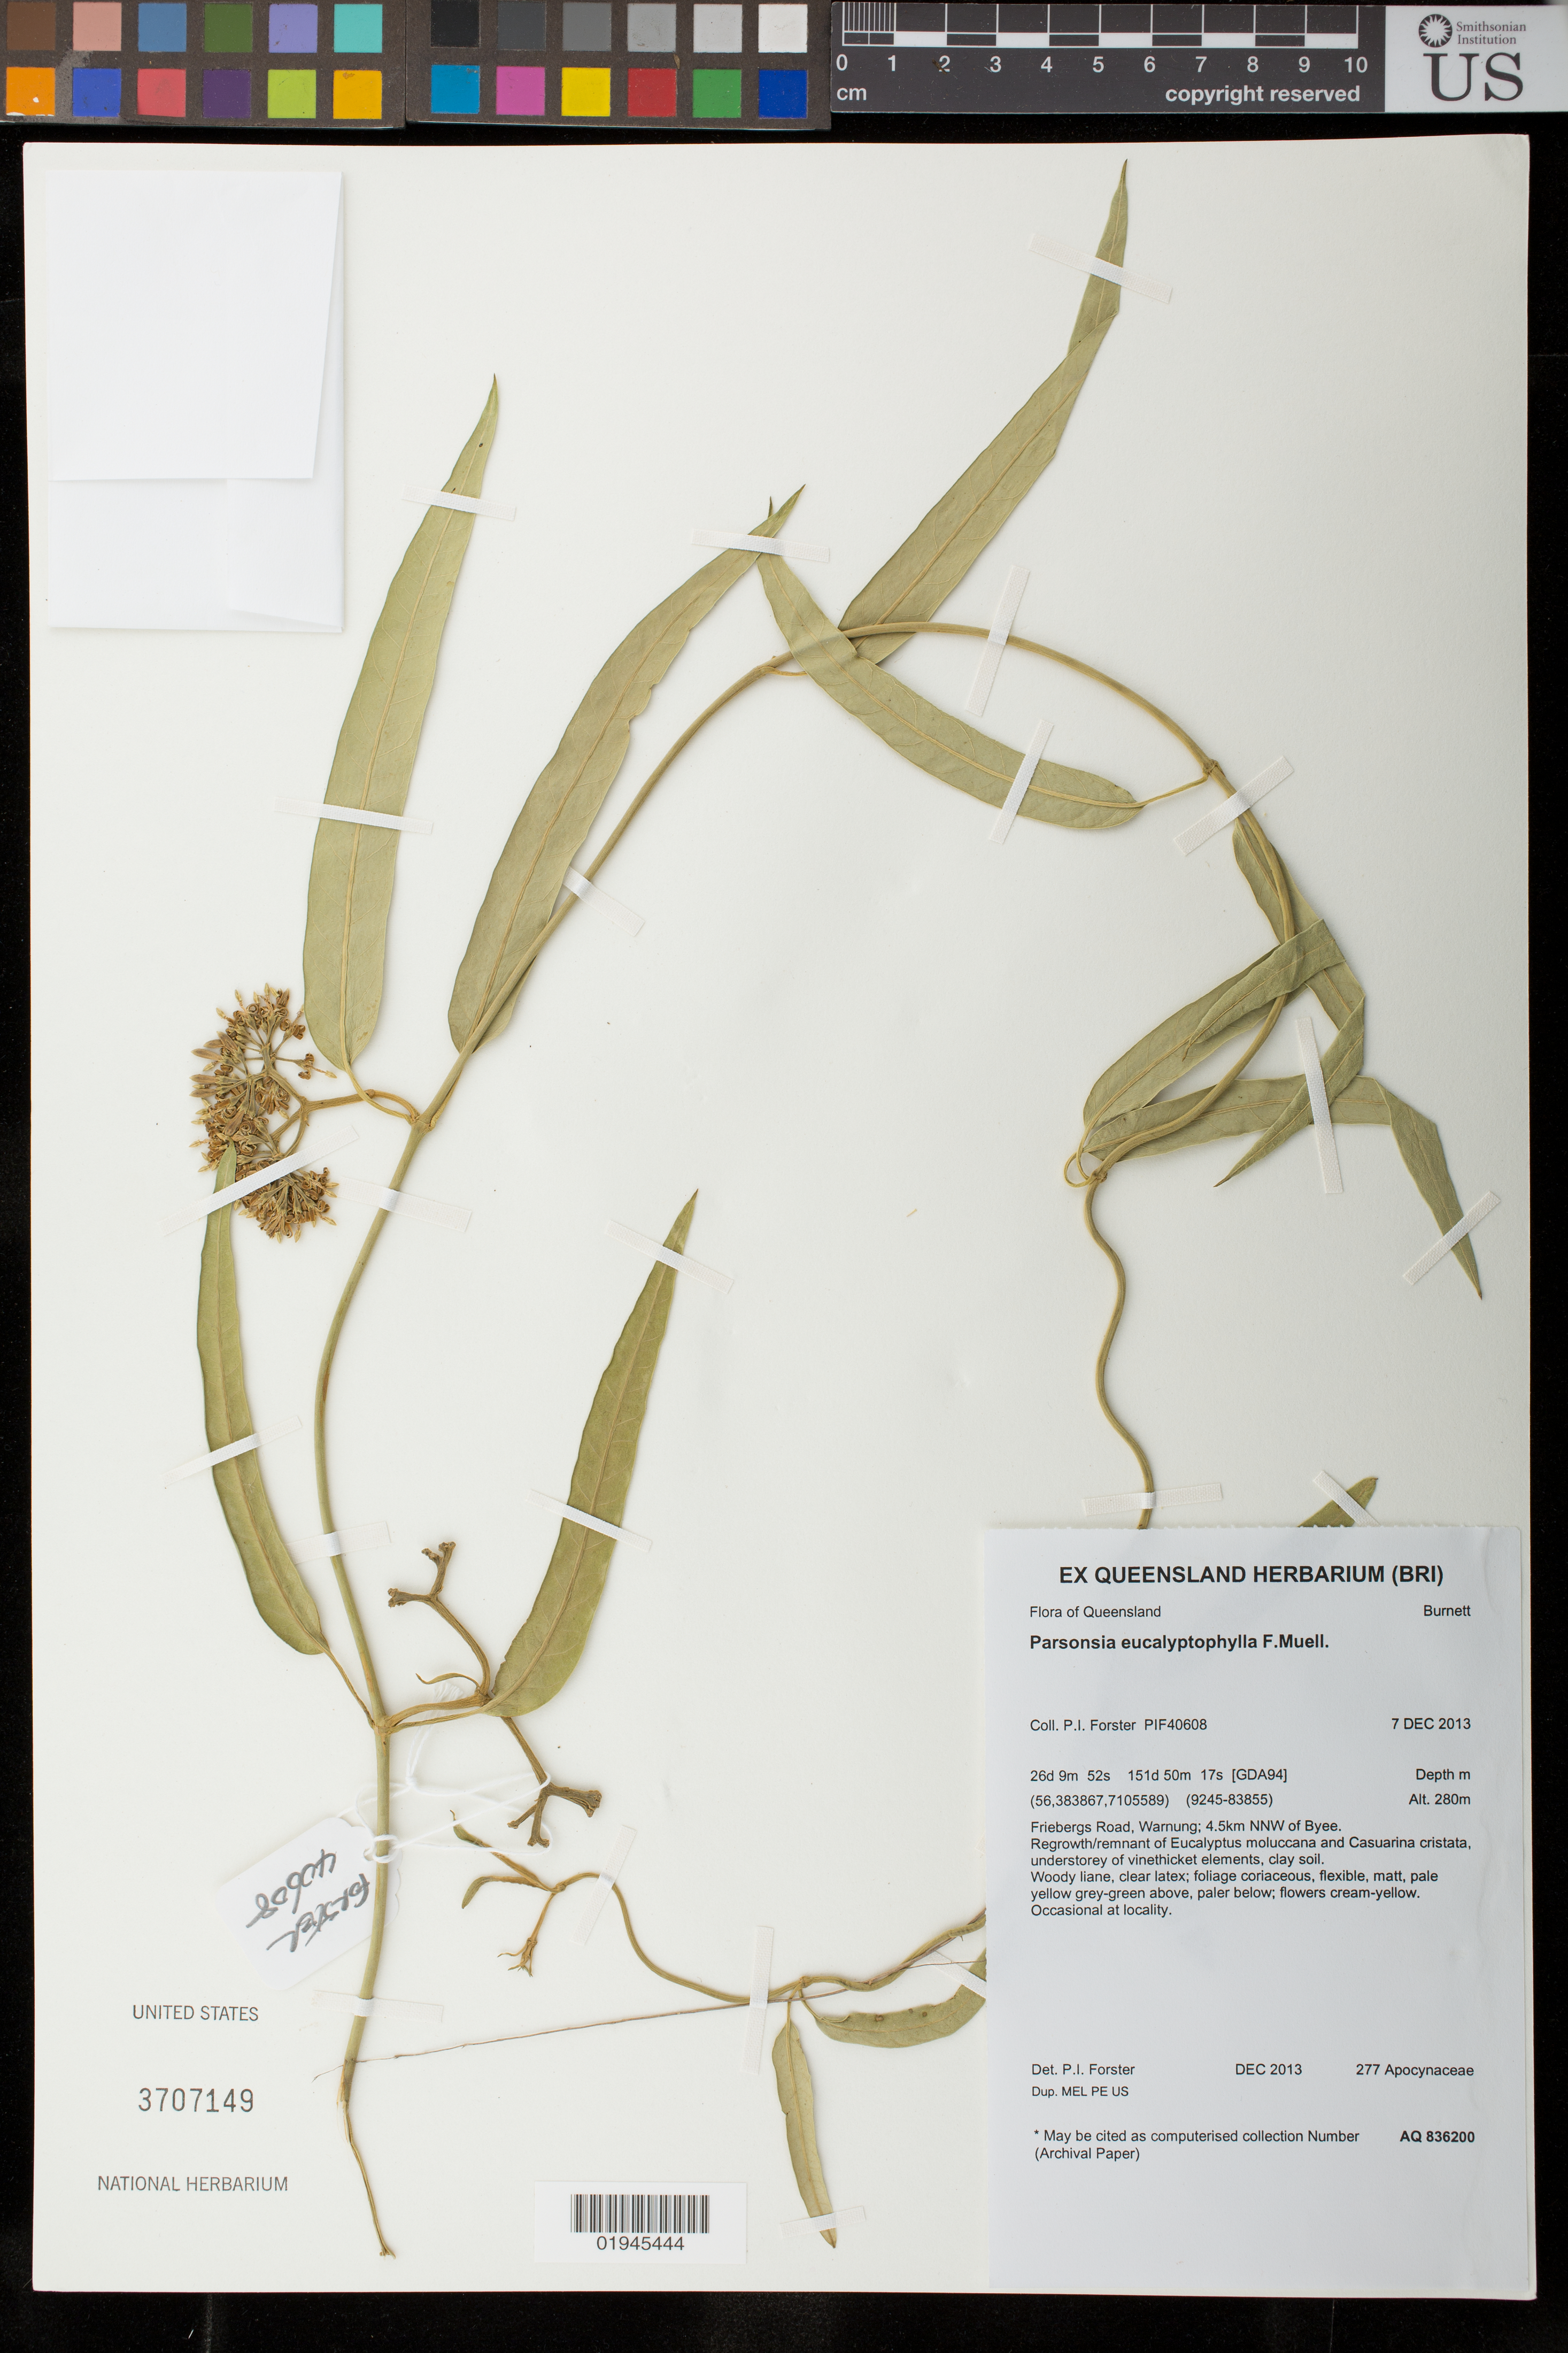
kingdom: Plantae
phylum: Tracheophyta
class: Magnoliopsida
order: Gentianales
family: Apocynaceae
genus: Parsonsia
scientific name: Parsonsia eucalyptophylla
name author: F. Muell.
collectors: P. I. Forster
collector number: PIF40608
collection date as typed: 7 Dec 2013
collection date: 2013-12-07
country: Australia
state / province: Queensland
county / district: Burnett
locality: Friebergs Road, Warnung, 4.5 km NNW of Byee.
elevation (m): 280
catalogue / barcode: US 3707149